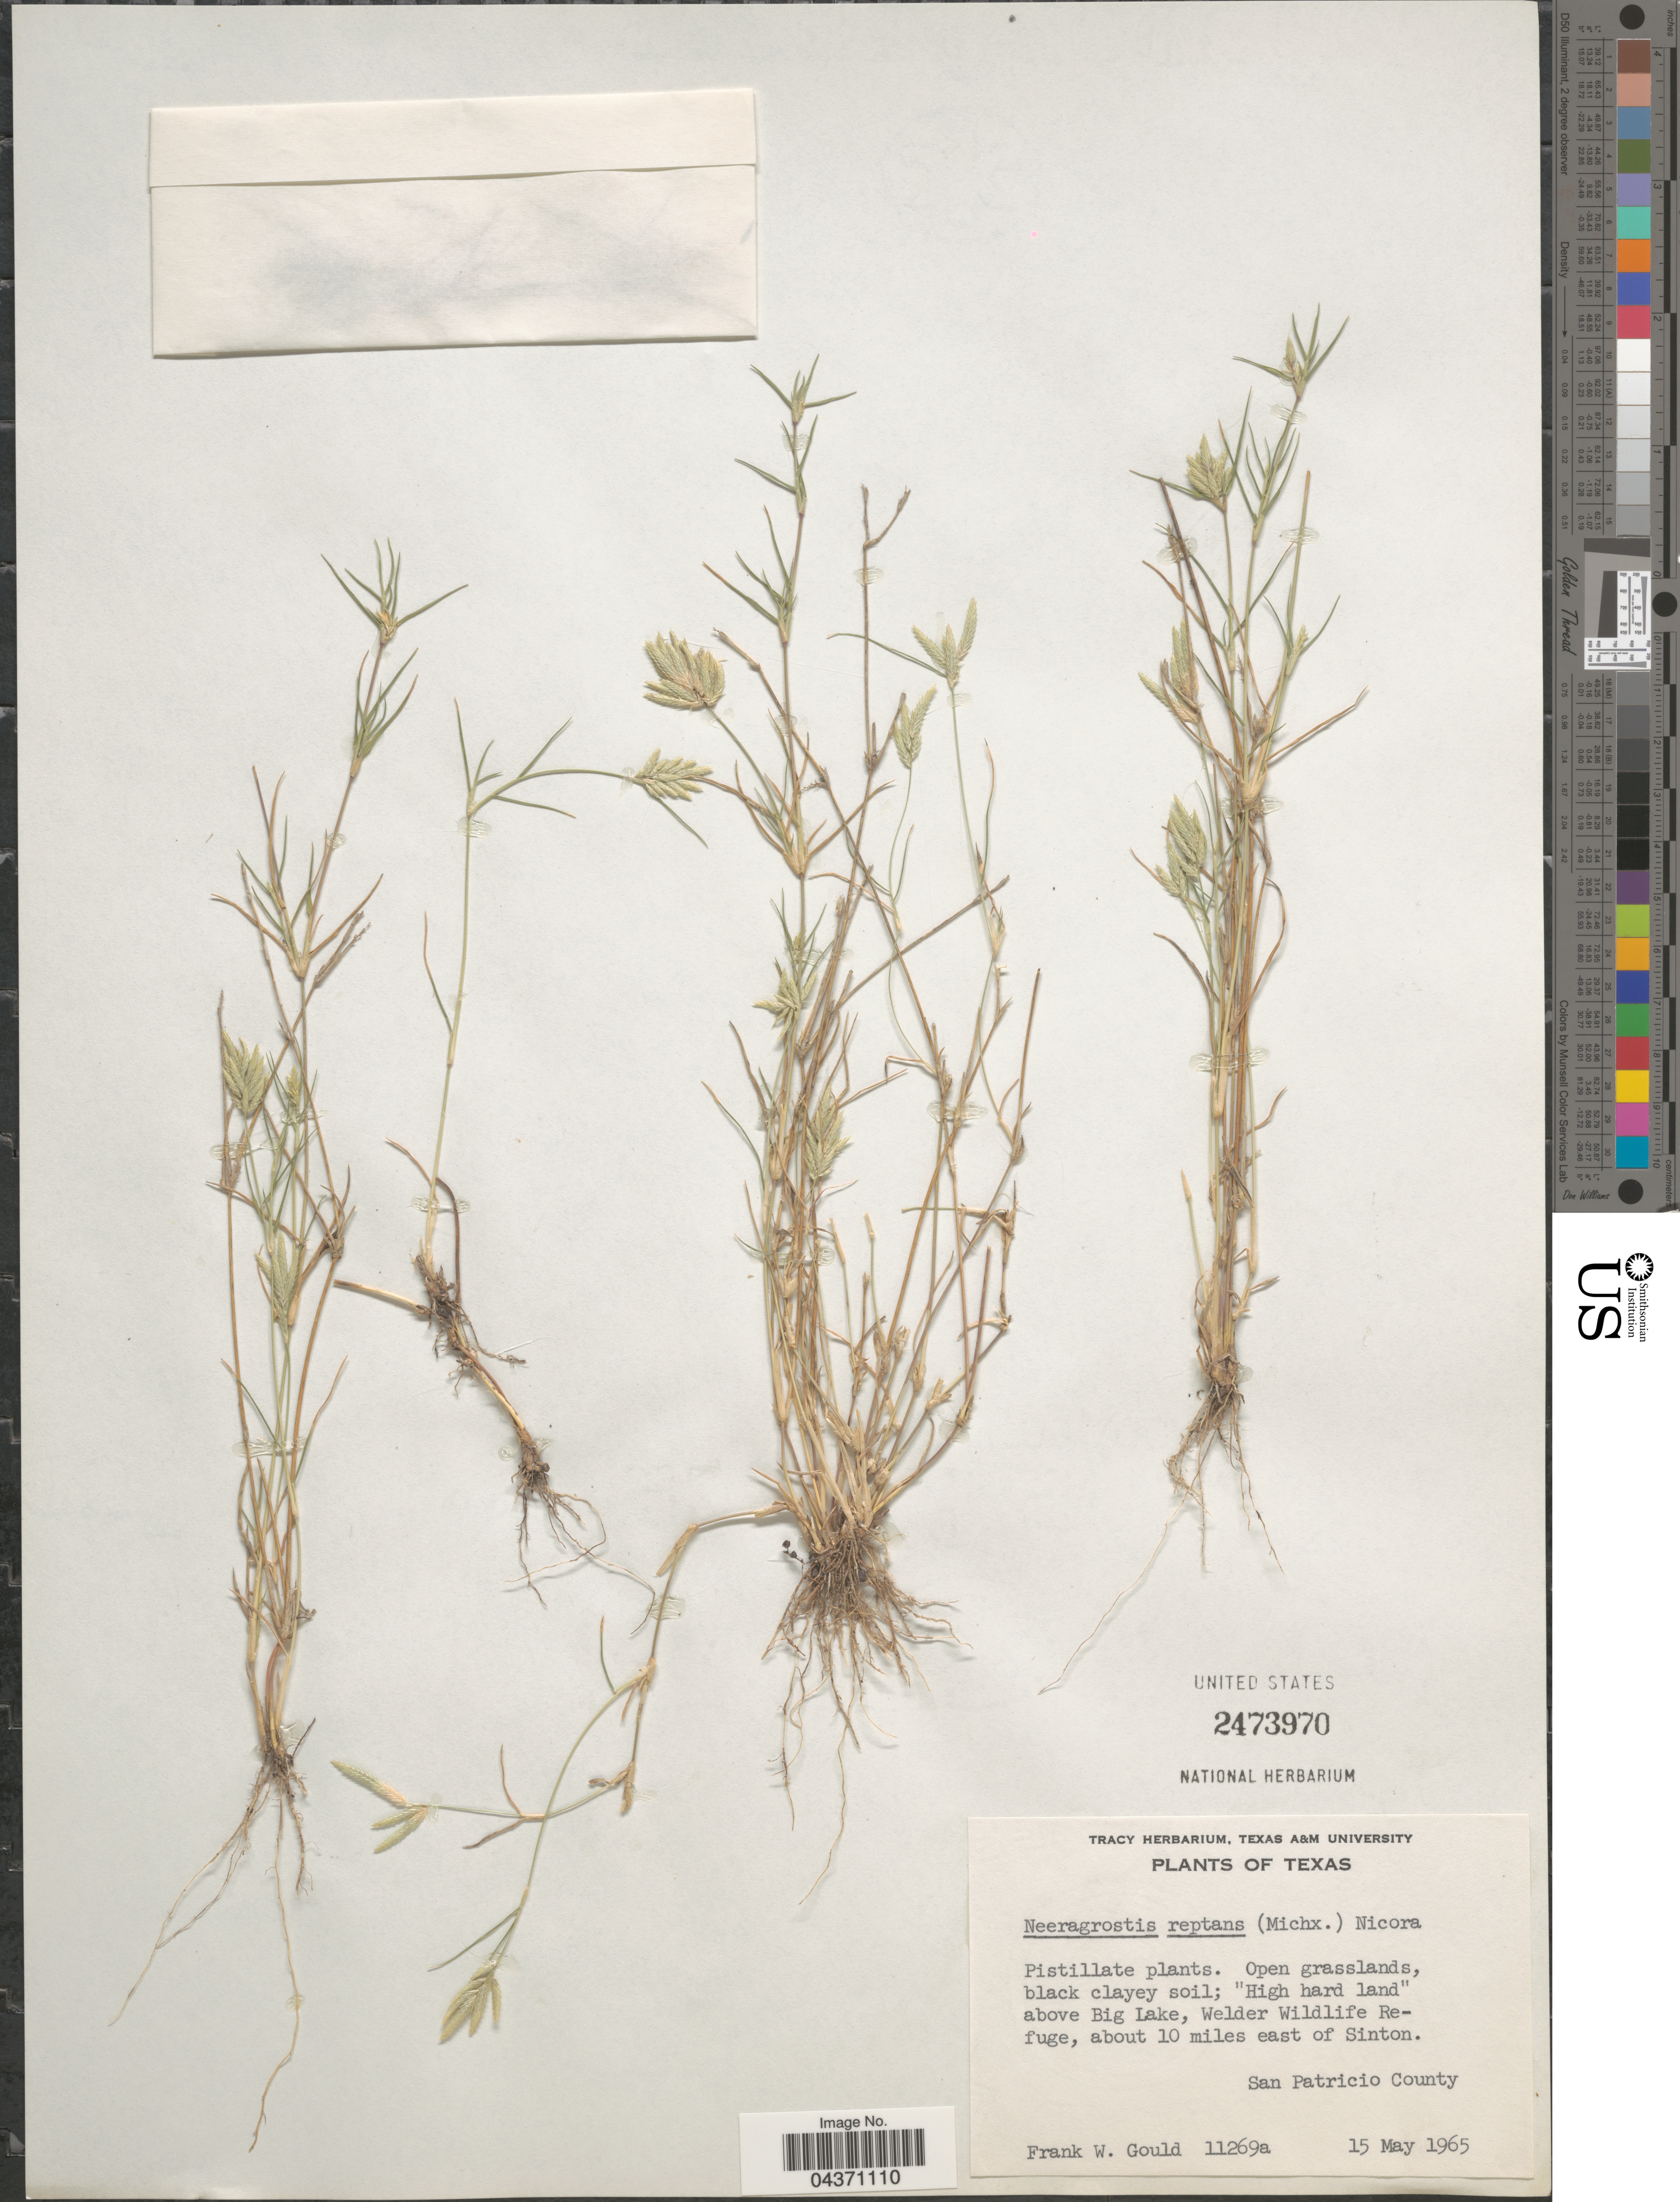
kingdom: Plantae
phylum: Tracheophyta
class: Liliopsida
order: Poales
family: Poaceae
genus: Eragrostis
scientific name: Eragrostis reptans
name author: (Michx.) Nees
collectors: F. W. Gould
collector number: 11269a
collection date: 1965-05-15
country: United States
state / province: Texas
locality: Open grasslands, black clayey soil; "High hard land" above Big Lake, Welder Wildlife Refuge, about 10 miles east of Sinton. San Patricio County.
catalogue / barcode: US 2473970